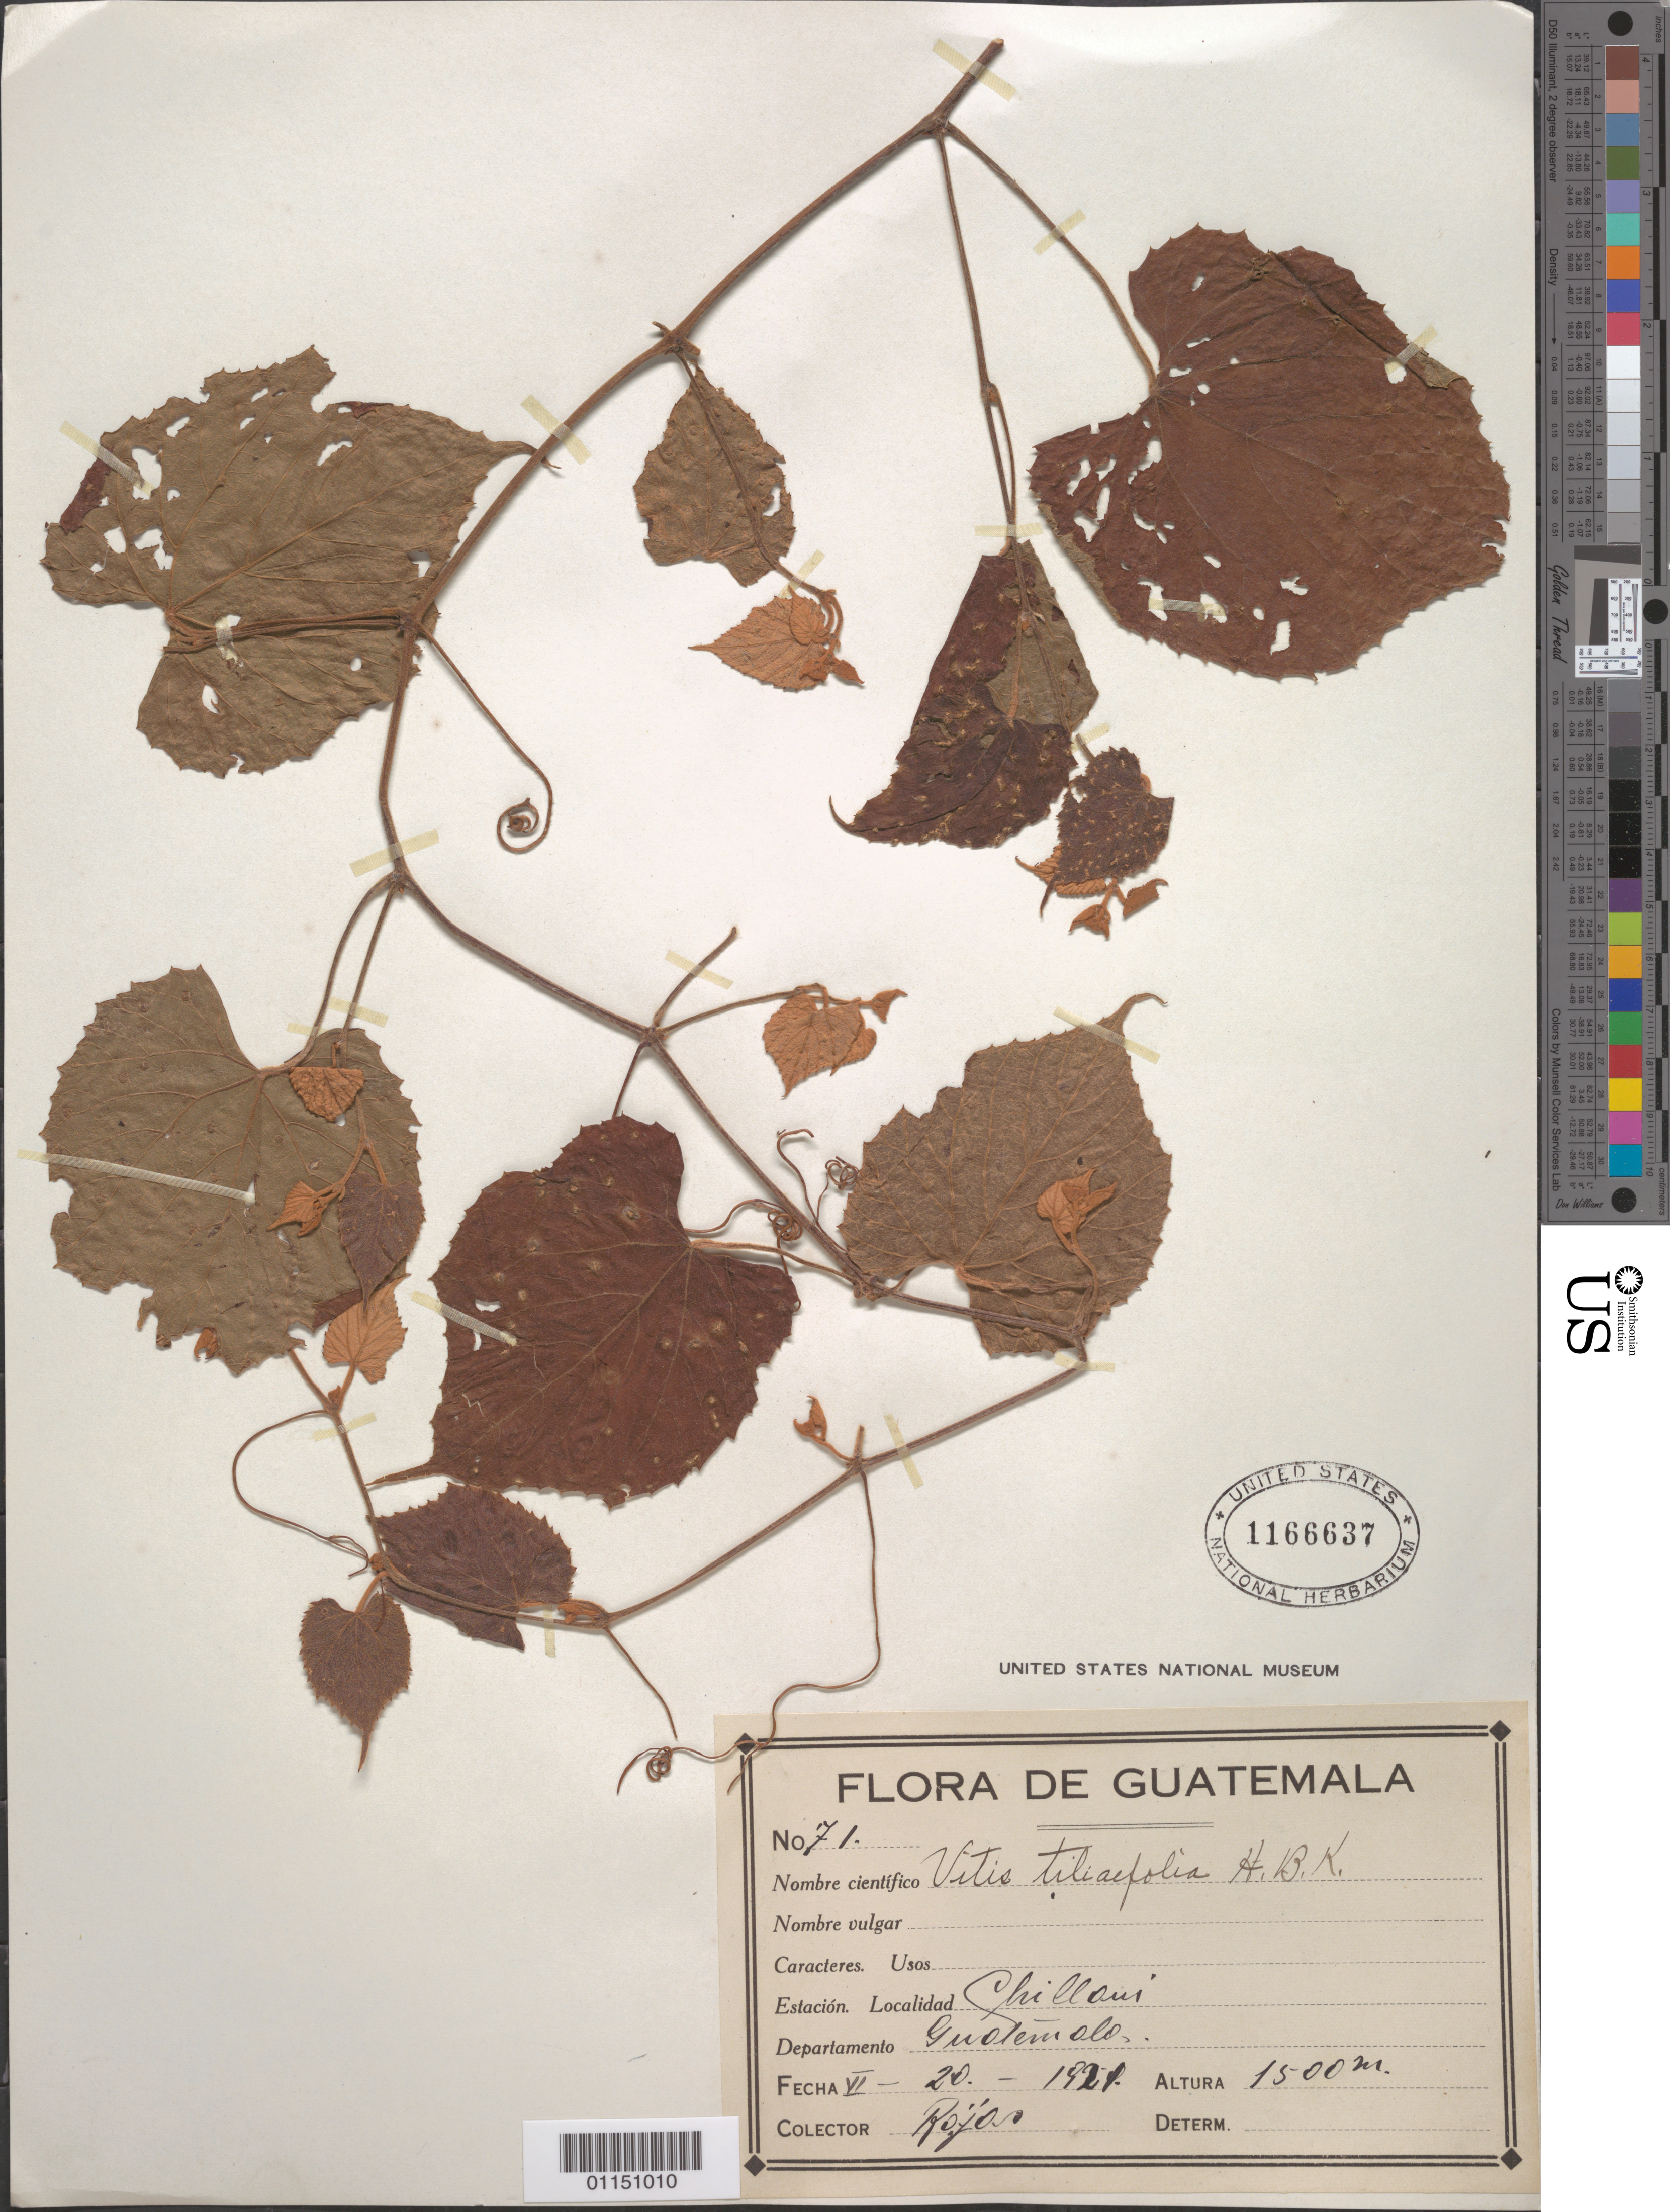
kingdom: Plantae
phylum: Tracheophyta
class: Magnoliopsida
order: Vitales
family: Vitaceae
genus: Vitis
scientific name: Vitis tiliaefolia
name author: Willd.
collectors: Rojas, --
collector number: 71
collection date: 1921-06-20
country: Guatemala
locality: Chillaui.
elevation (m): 1500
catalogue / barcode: US 1166637